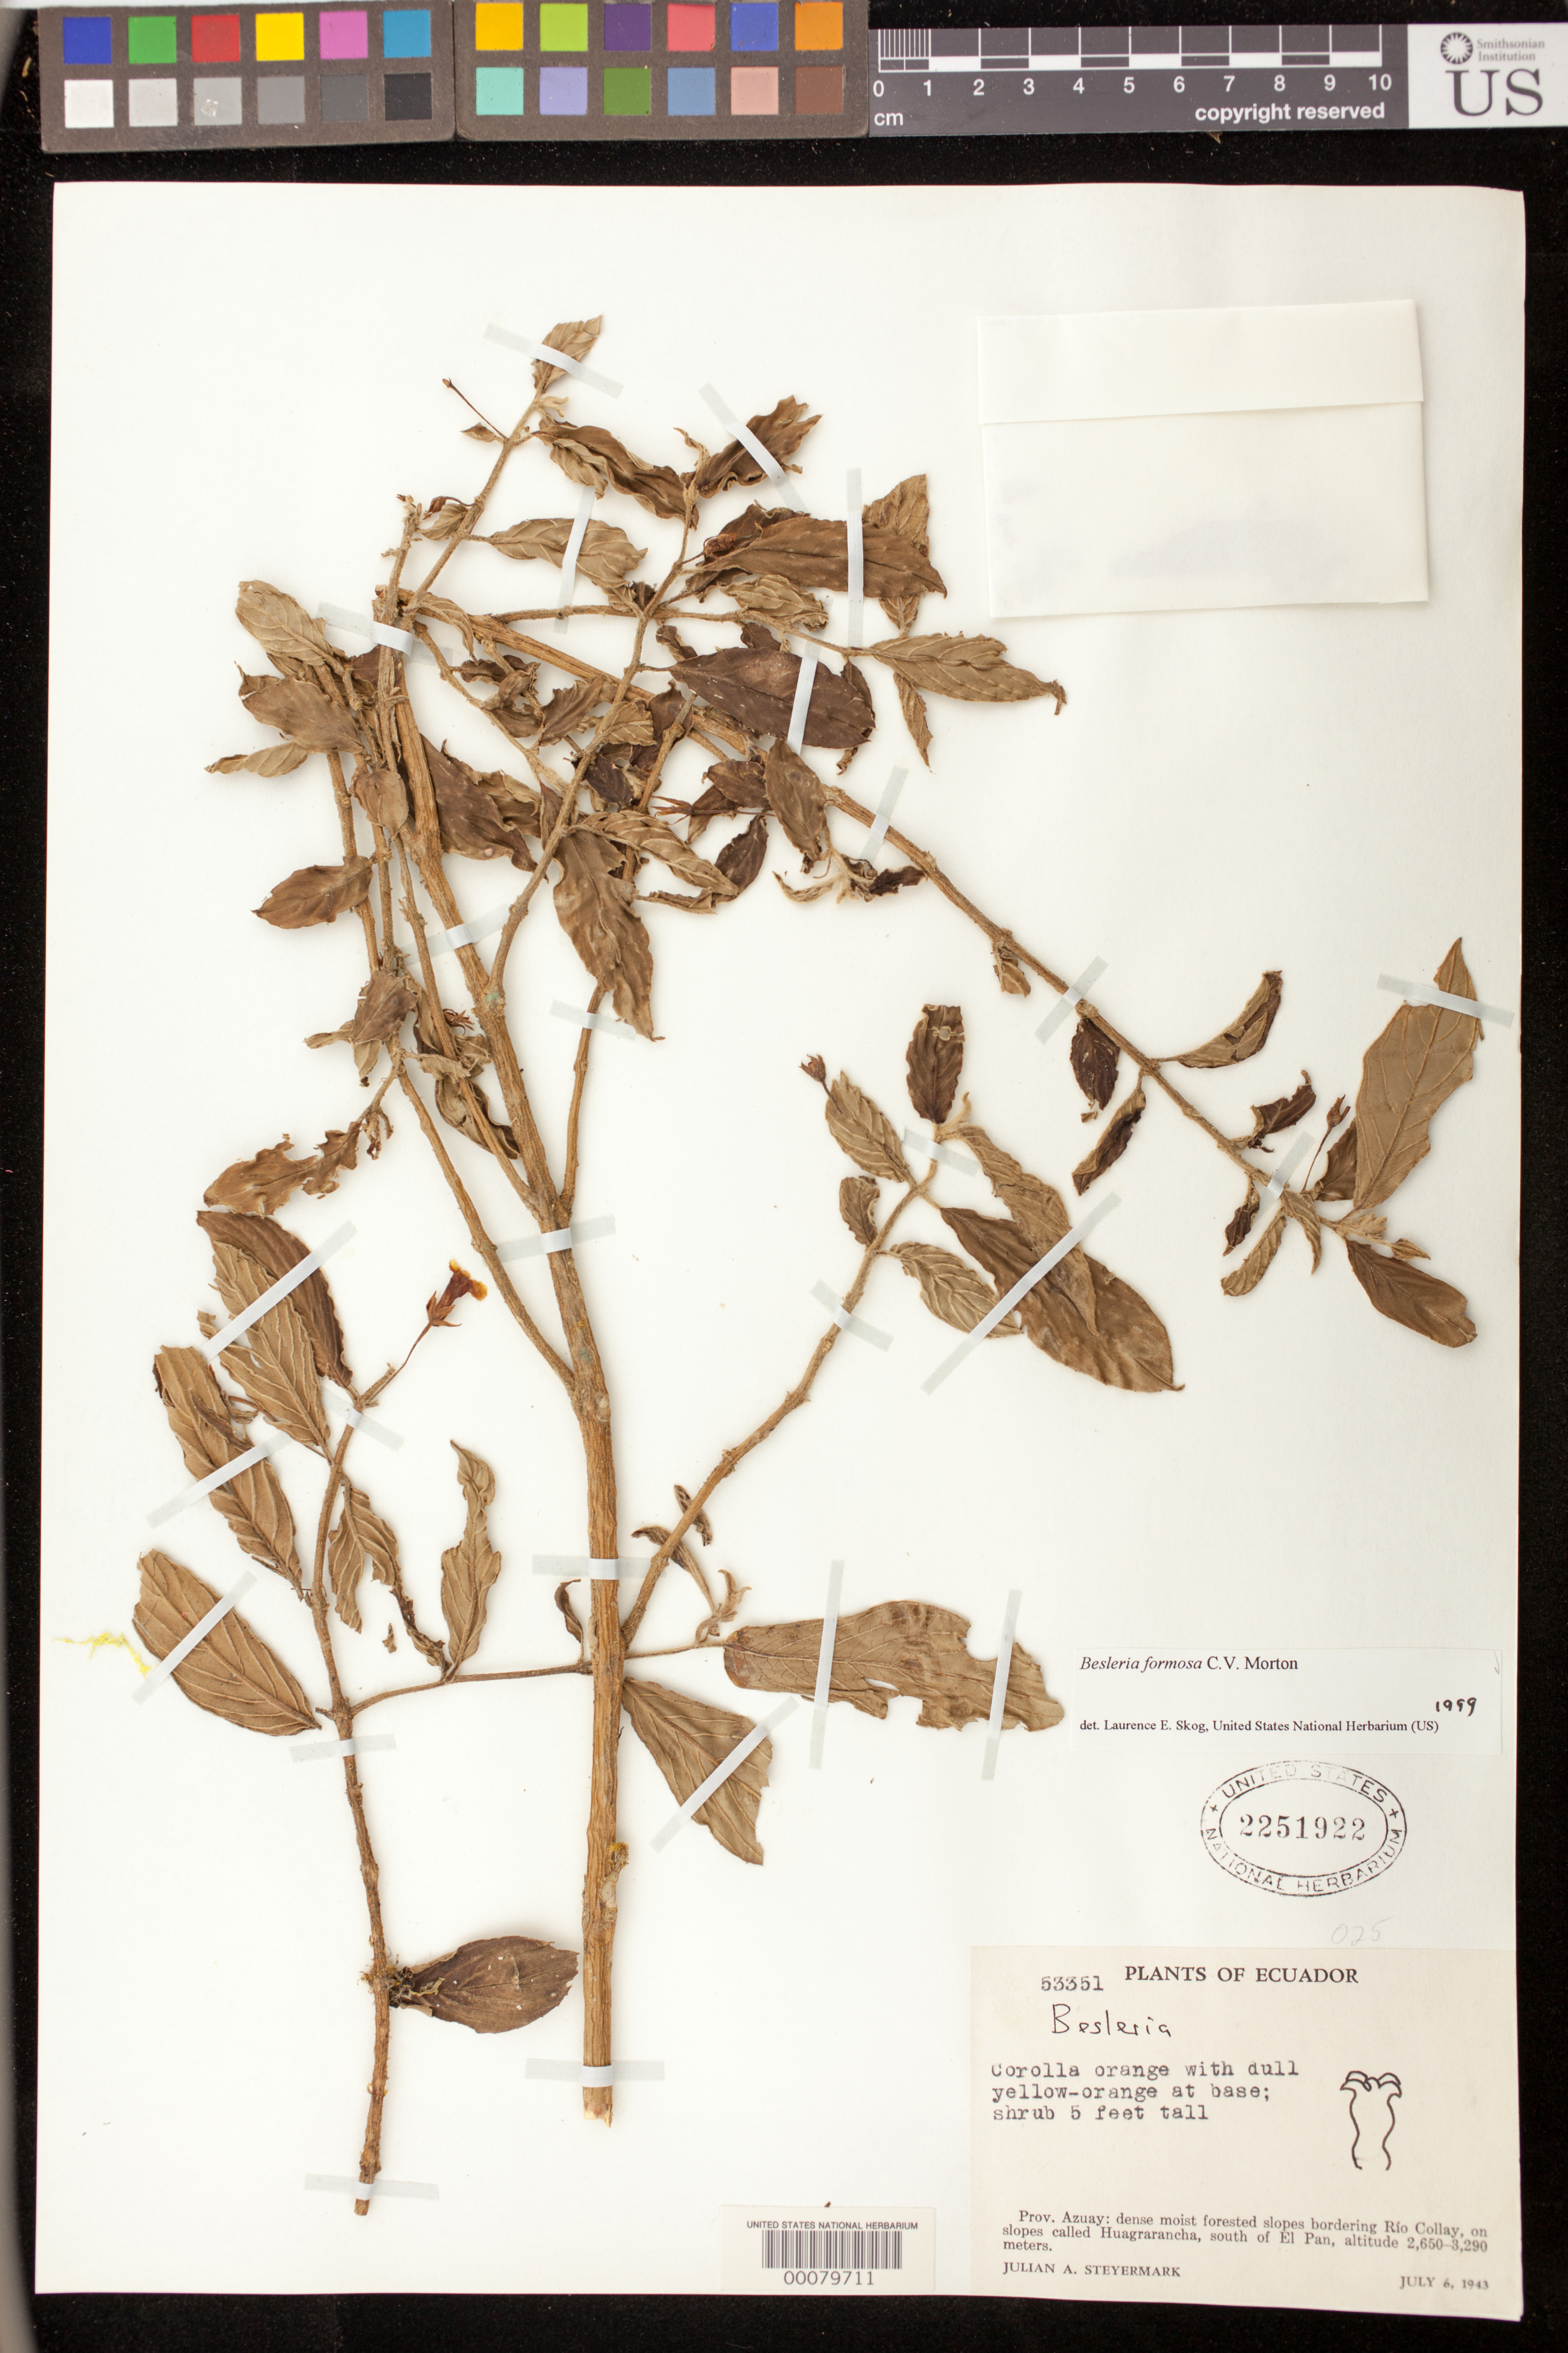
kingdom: Plantae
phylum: Tracheophyta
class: Magnoliopsida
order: Lamiales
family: Gesneriaceae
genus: Besleria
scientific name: Besleria amabilis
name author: C.V. Morton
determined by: Skog, Laurence E.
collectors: J. Steyermark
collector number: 53351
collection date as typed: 06 Jul 1943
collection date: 1943-07-06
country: Ecuador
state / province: Azuay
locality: Bordering Río Collay, on slopes called Huagrarancha, S of El Pan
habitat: Dense moist forested slopes [bordering river]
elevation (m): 2650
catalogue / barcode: US 2251922